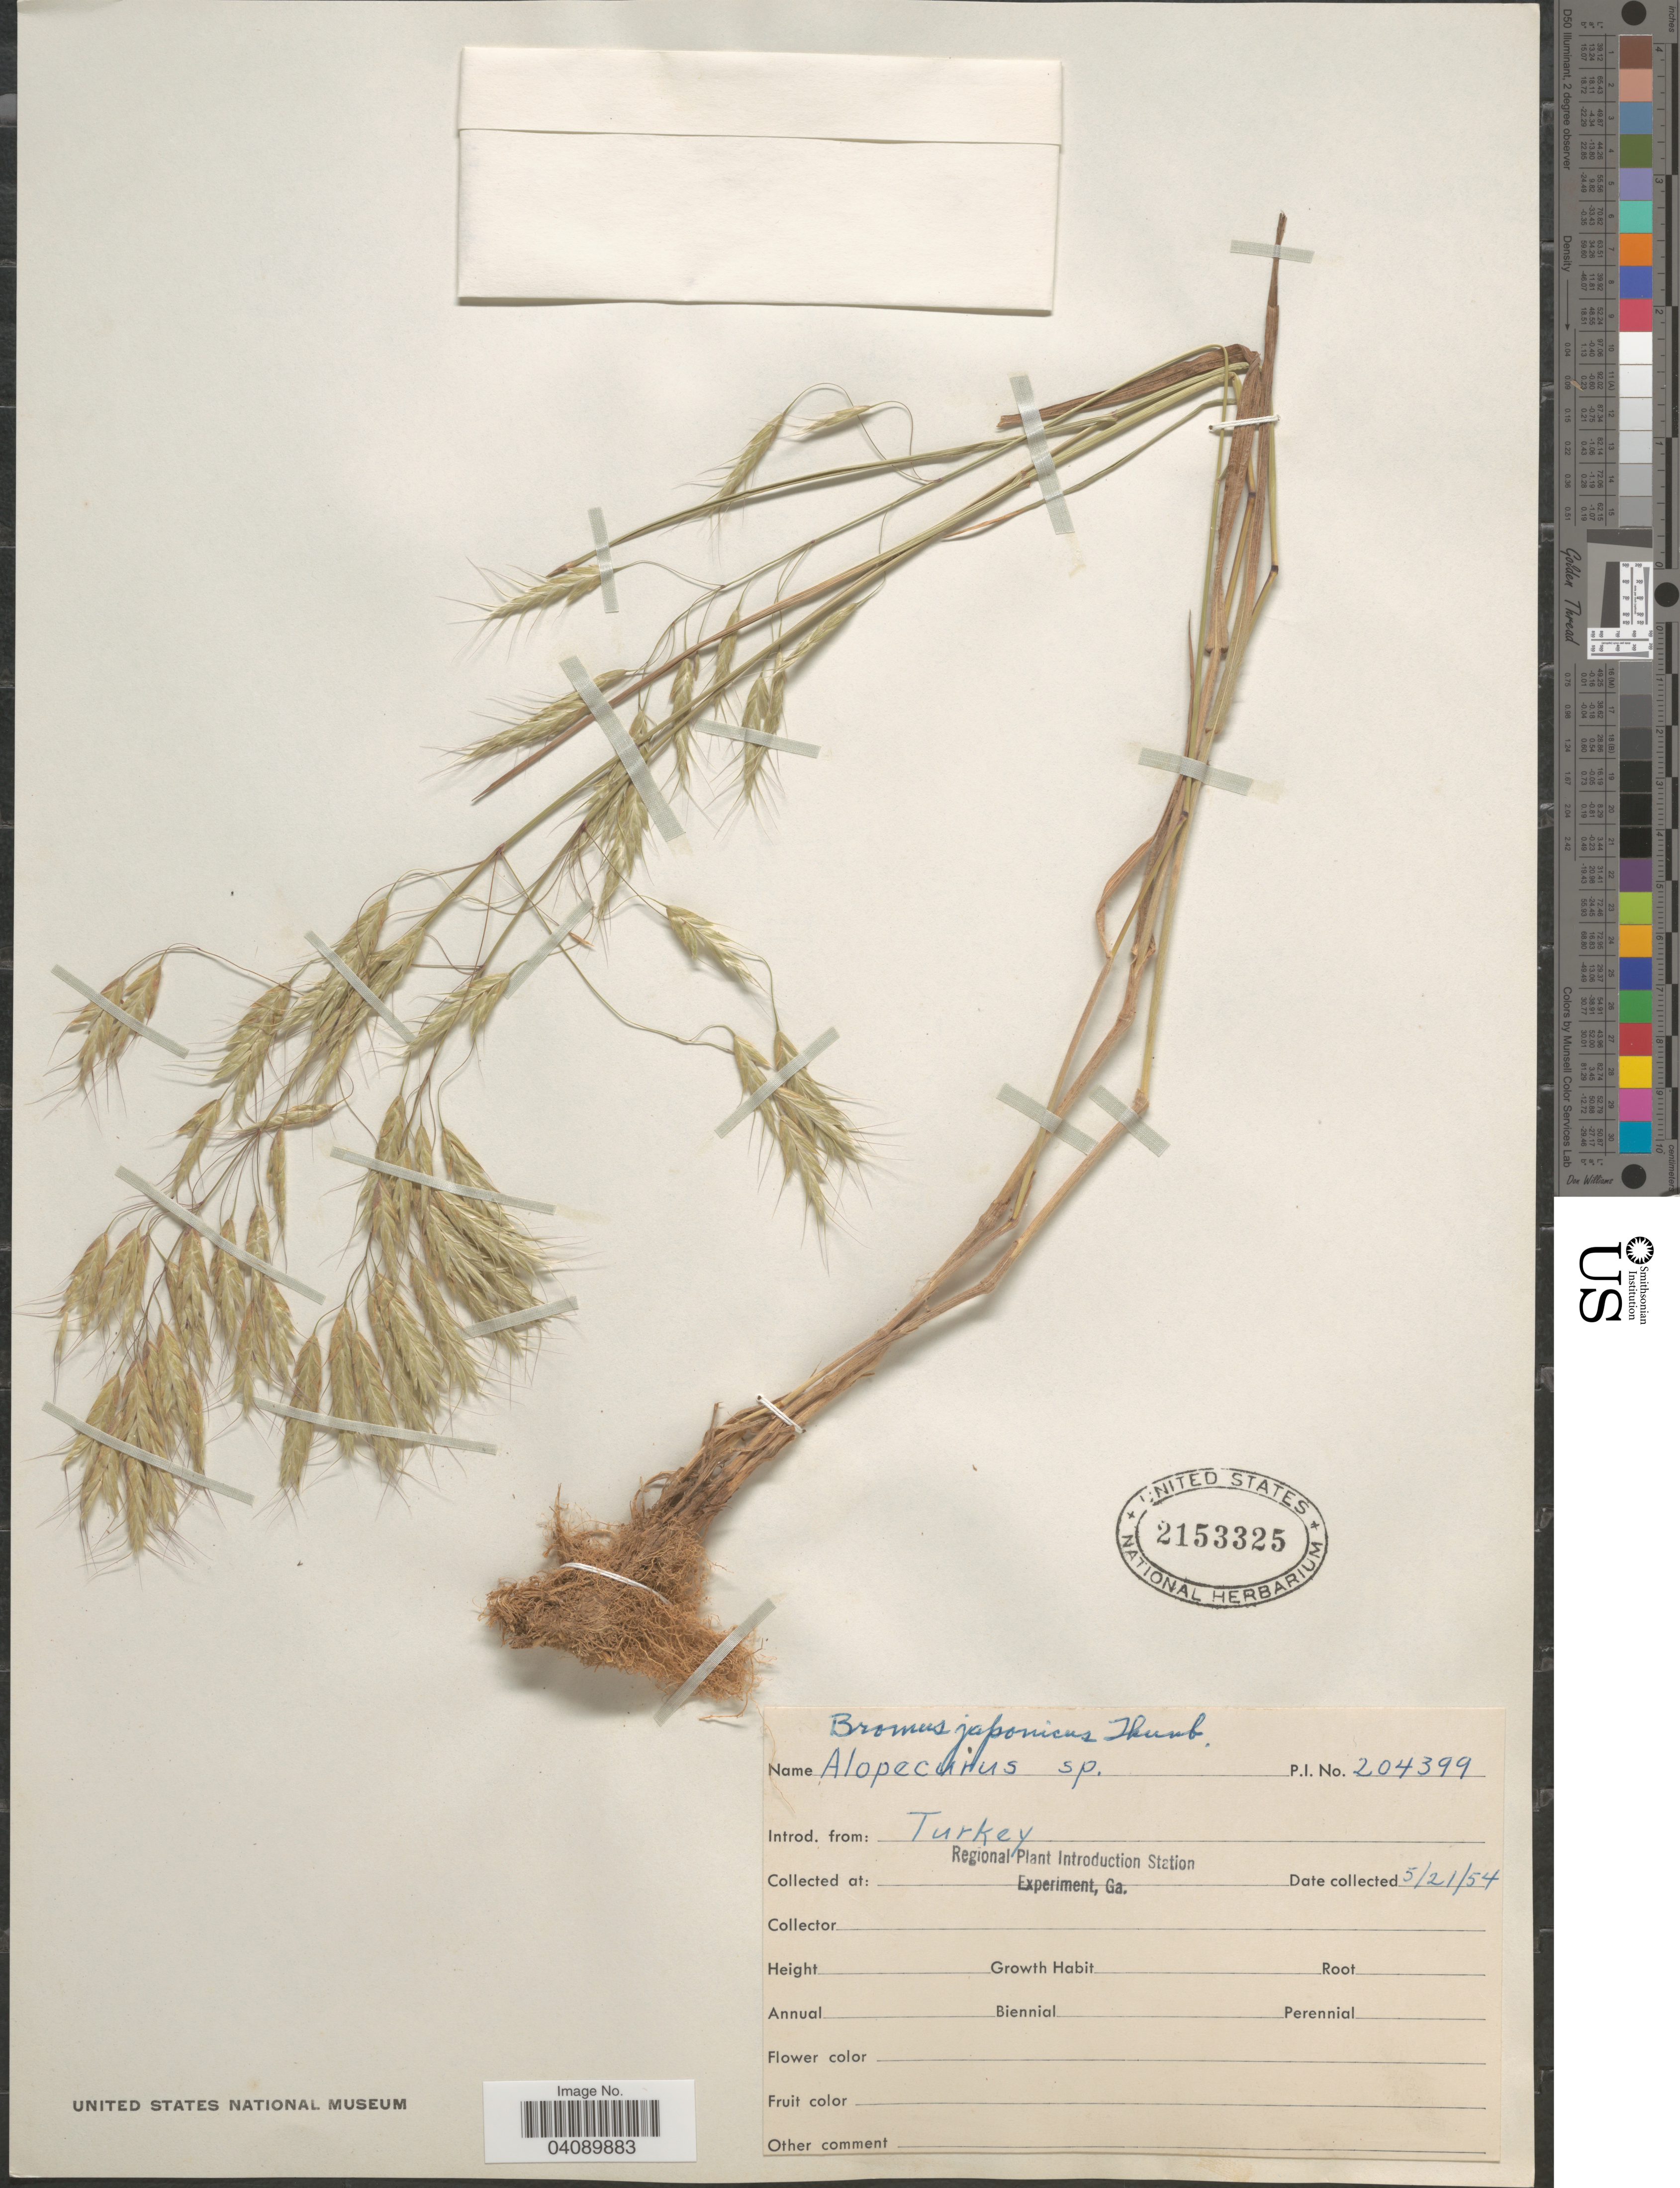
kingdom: Plantae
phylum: Tracheophyta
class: Liliopsida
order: Poales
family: Poaceae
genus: Bromus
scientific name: Bromus japonicus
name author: Houtt.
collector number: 204399?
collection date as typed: Transcribed d/m/y: 21/5/54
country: United States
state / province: Georgia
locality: Regional Plant Introduction Station Experiment.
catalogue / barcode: US 2153325